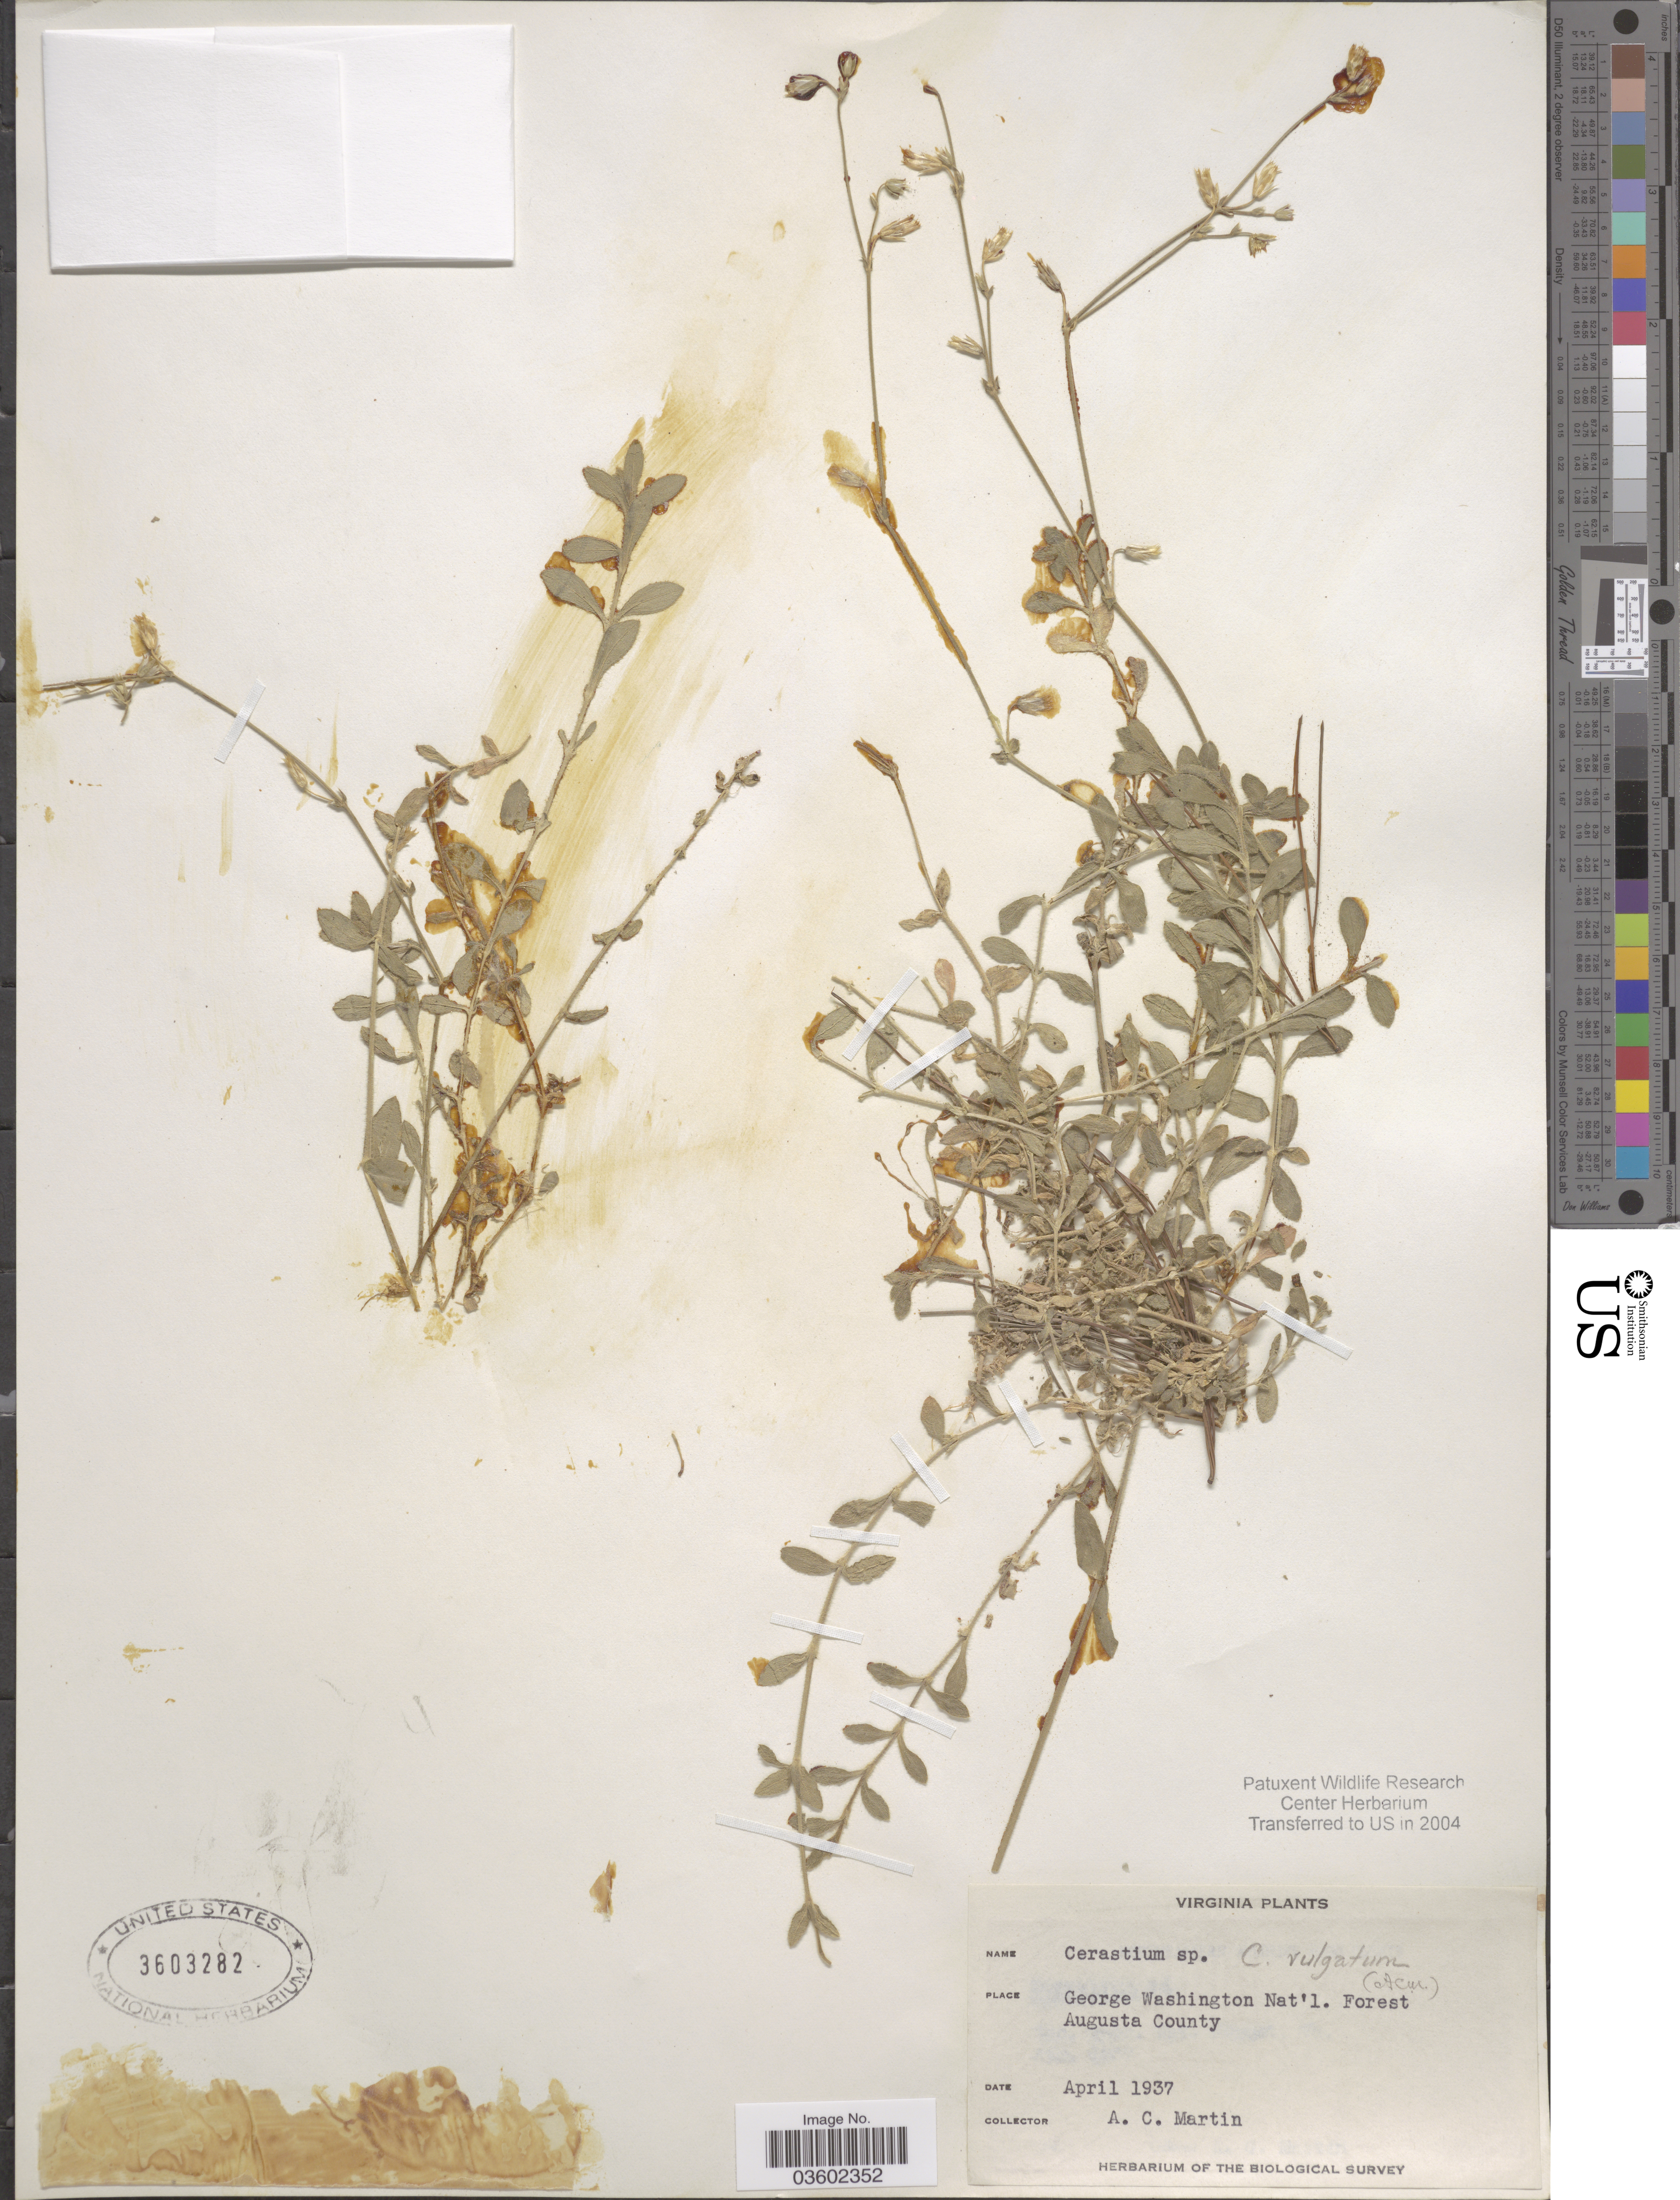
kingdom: Plantae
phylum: Tracheophyta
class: Magnoliopsida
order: Caryophyllales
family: Caryophyllaceae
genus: Cerastium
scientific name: Cerastium vulgatum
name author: L.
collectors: A. C. Martin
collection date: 1937-04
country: United States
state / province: Virginia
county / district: Augusta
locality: George Washington Nat'l. Forest Augusta County.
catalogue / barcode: US 3603282